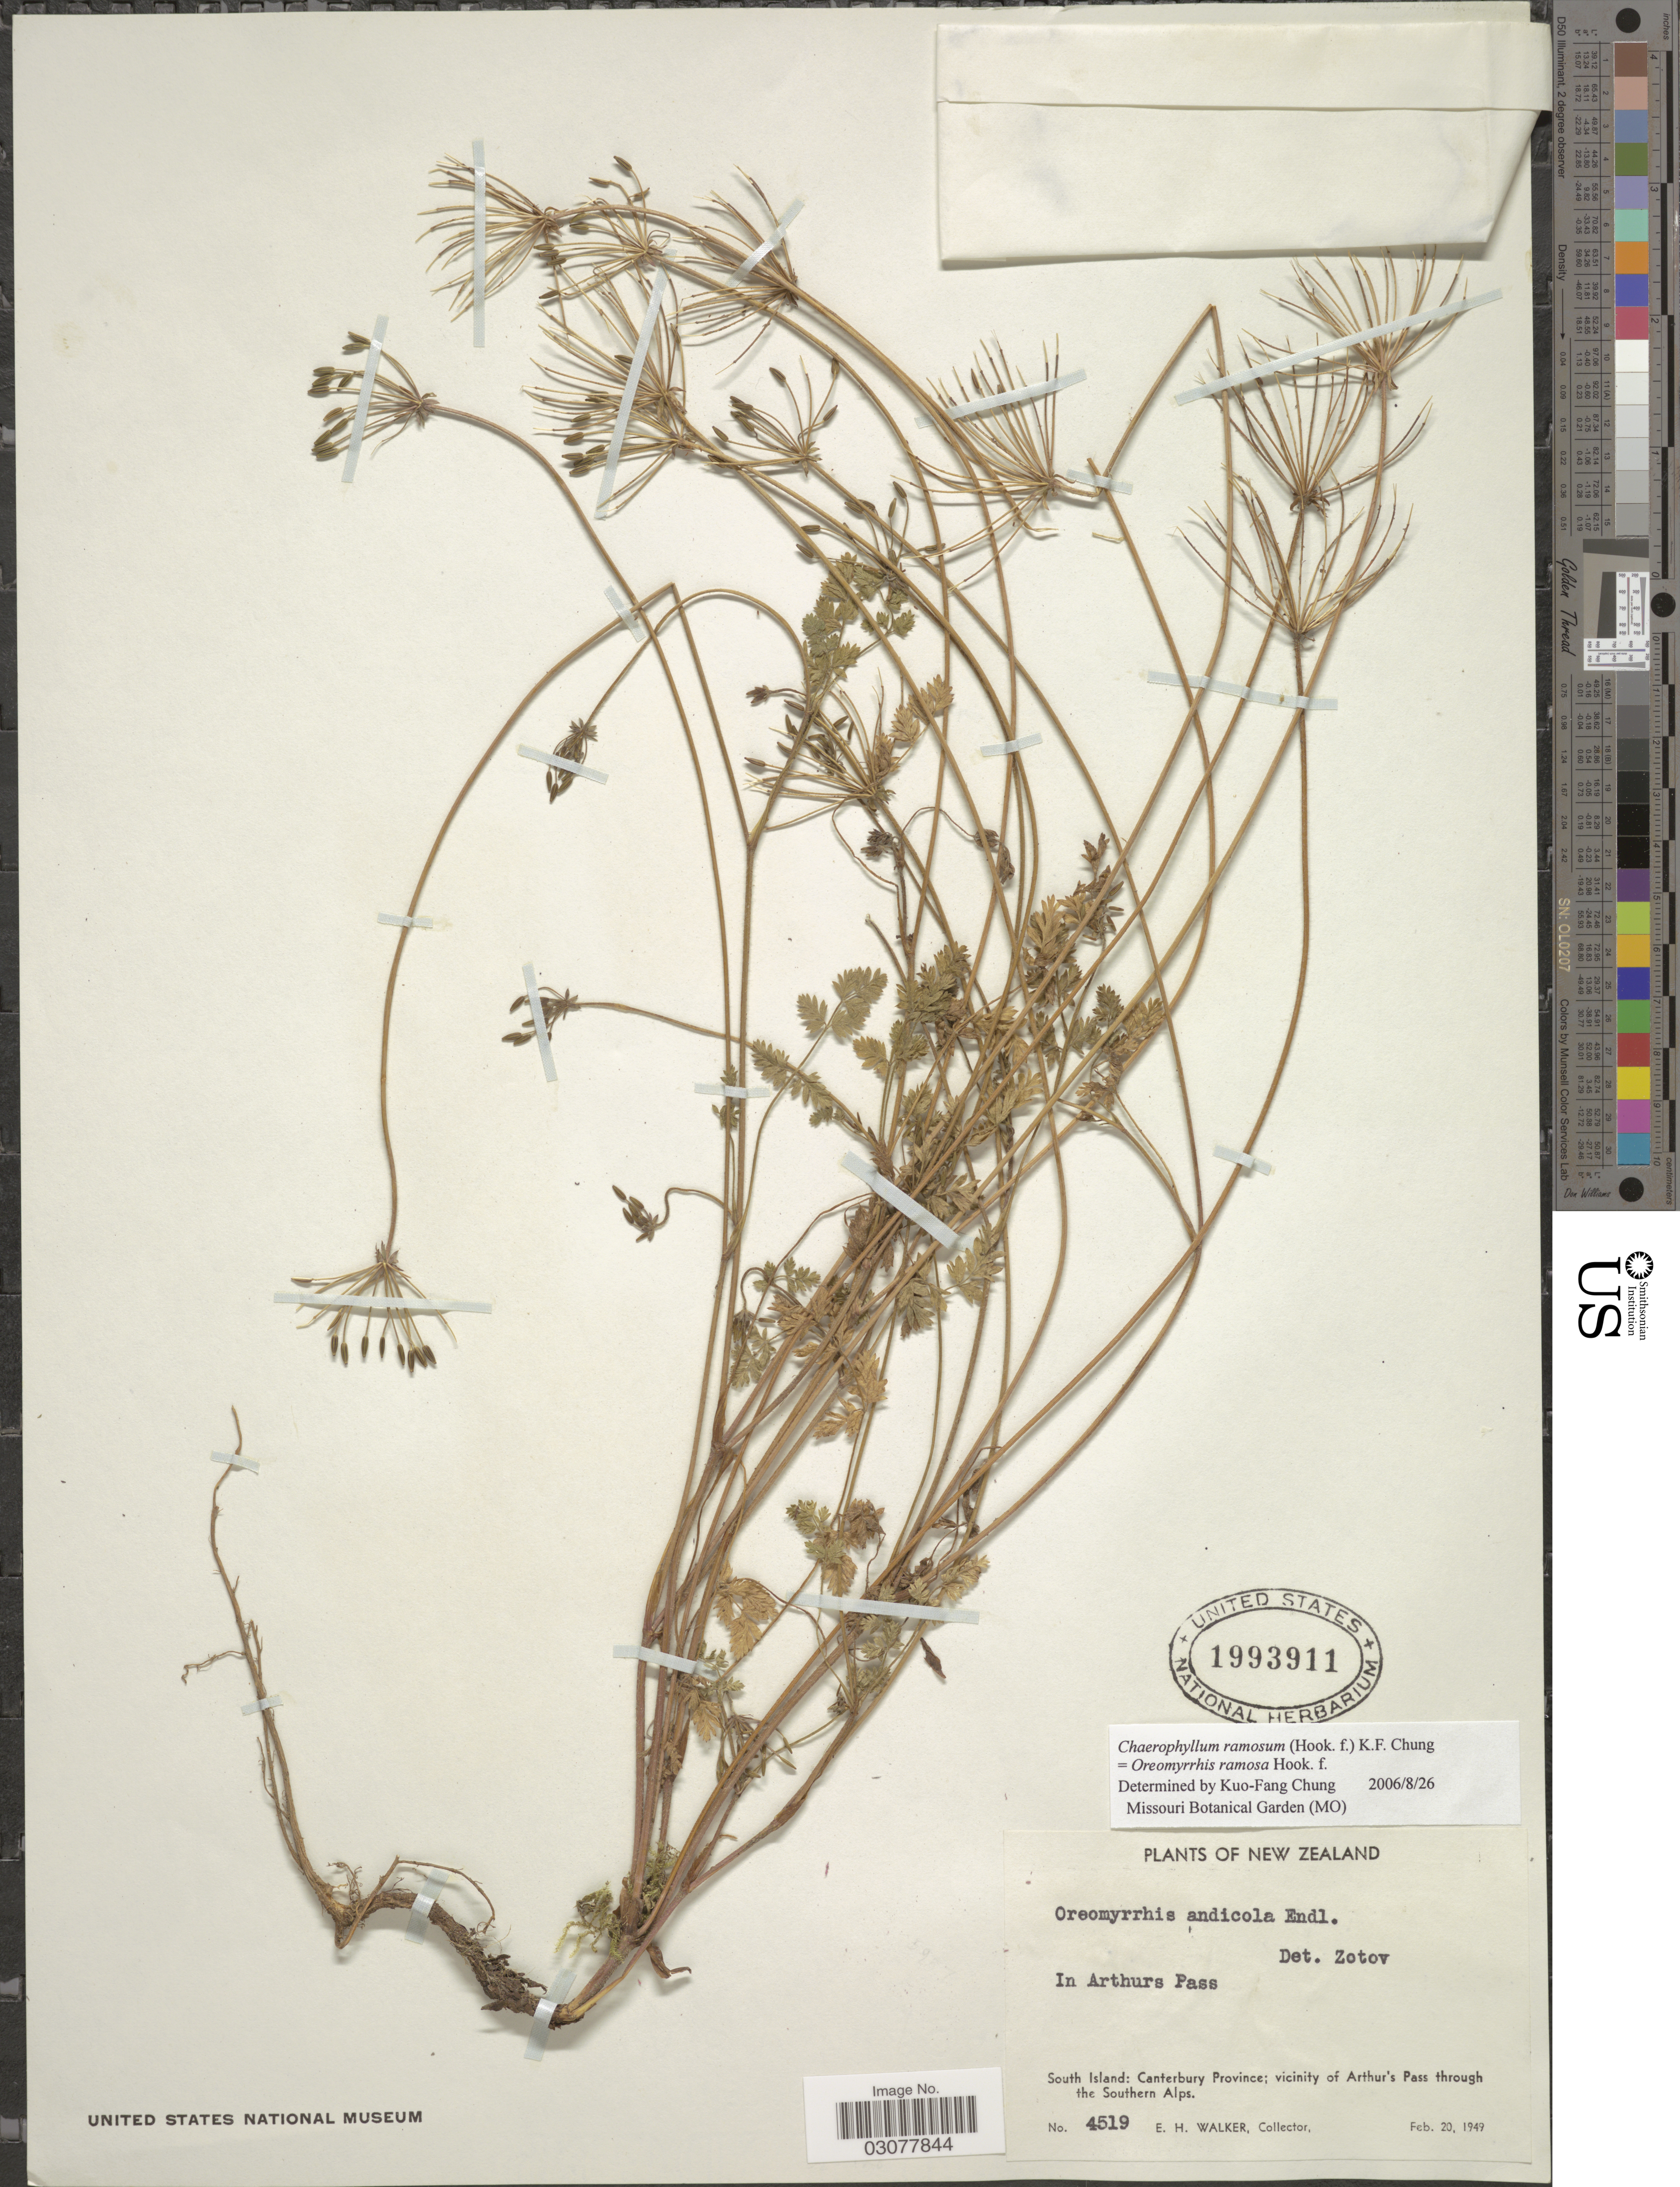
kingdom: Plantae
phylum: Tracheophyta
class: Magnoliopsida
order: Apiales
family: Apiaceae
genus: Chaerophyllum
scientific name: Chaerophyllum ramosum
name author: (Hook. f.) K.F. Chung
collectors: E. H. Walker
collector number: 4519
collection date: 1949-02-20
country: New Zealand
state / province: Canterbury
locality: In Arthurs Pass, South Island: Canterbury Province; vicinity of Arthur's Pass through the Southern Alps.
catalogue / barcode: US 1993911